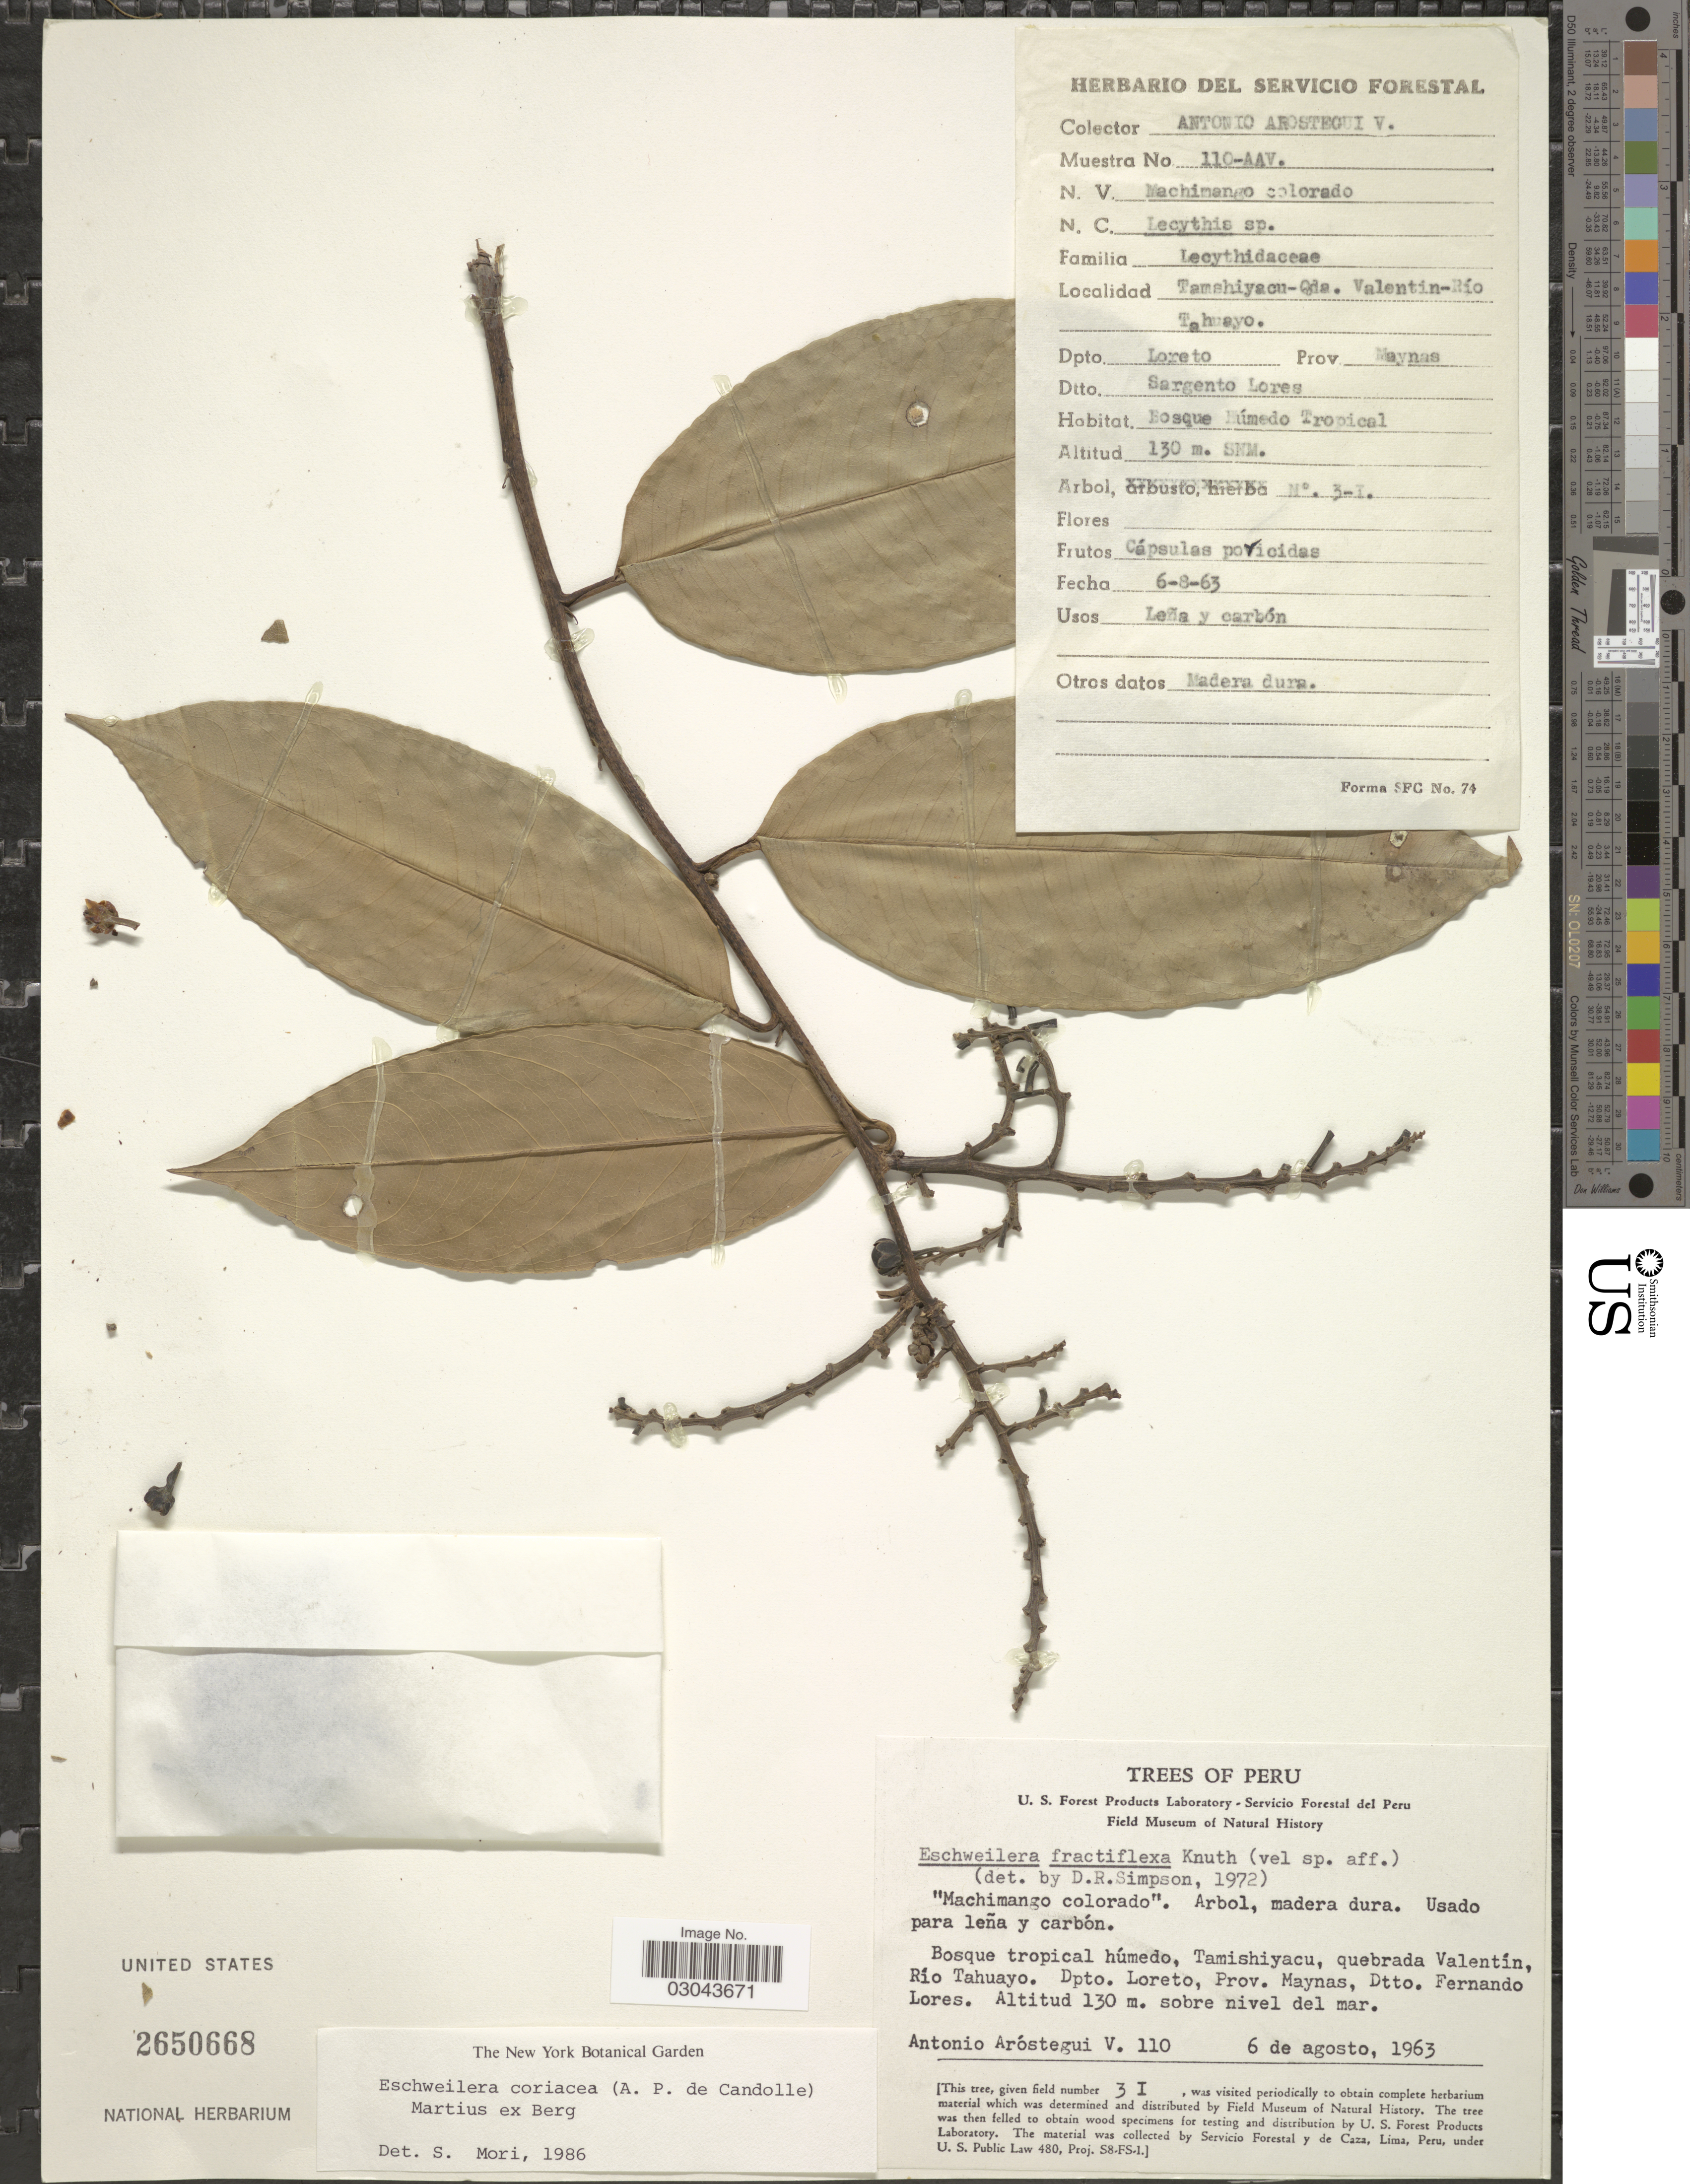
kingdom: Plantae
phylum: Tracheophyta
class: Magnoliopsida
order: Ericales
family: Lecythidaceae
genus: Eschweilera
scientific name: Eschweilera coriacea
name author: (DC.) S.A. Mori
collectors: A. Aróstegui V.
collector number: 110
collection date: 1963-08-06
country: Peru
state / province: Loreto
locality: Tamishiyacu, quebrada Valentín, Río Tahuayo. Dpto. Loreto, Prov. Maynas, Dtto. Fernando Lores.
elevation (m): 130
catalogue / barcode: US 2650668